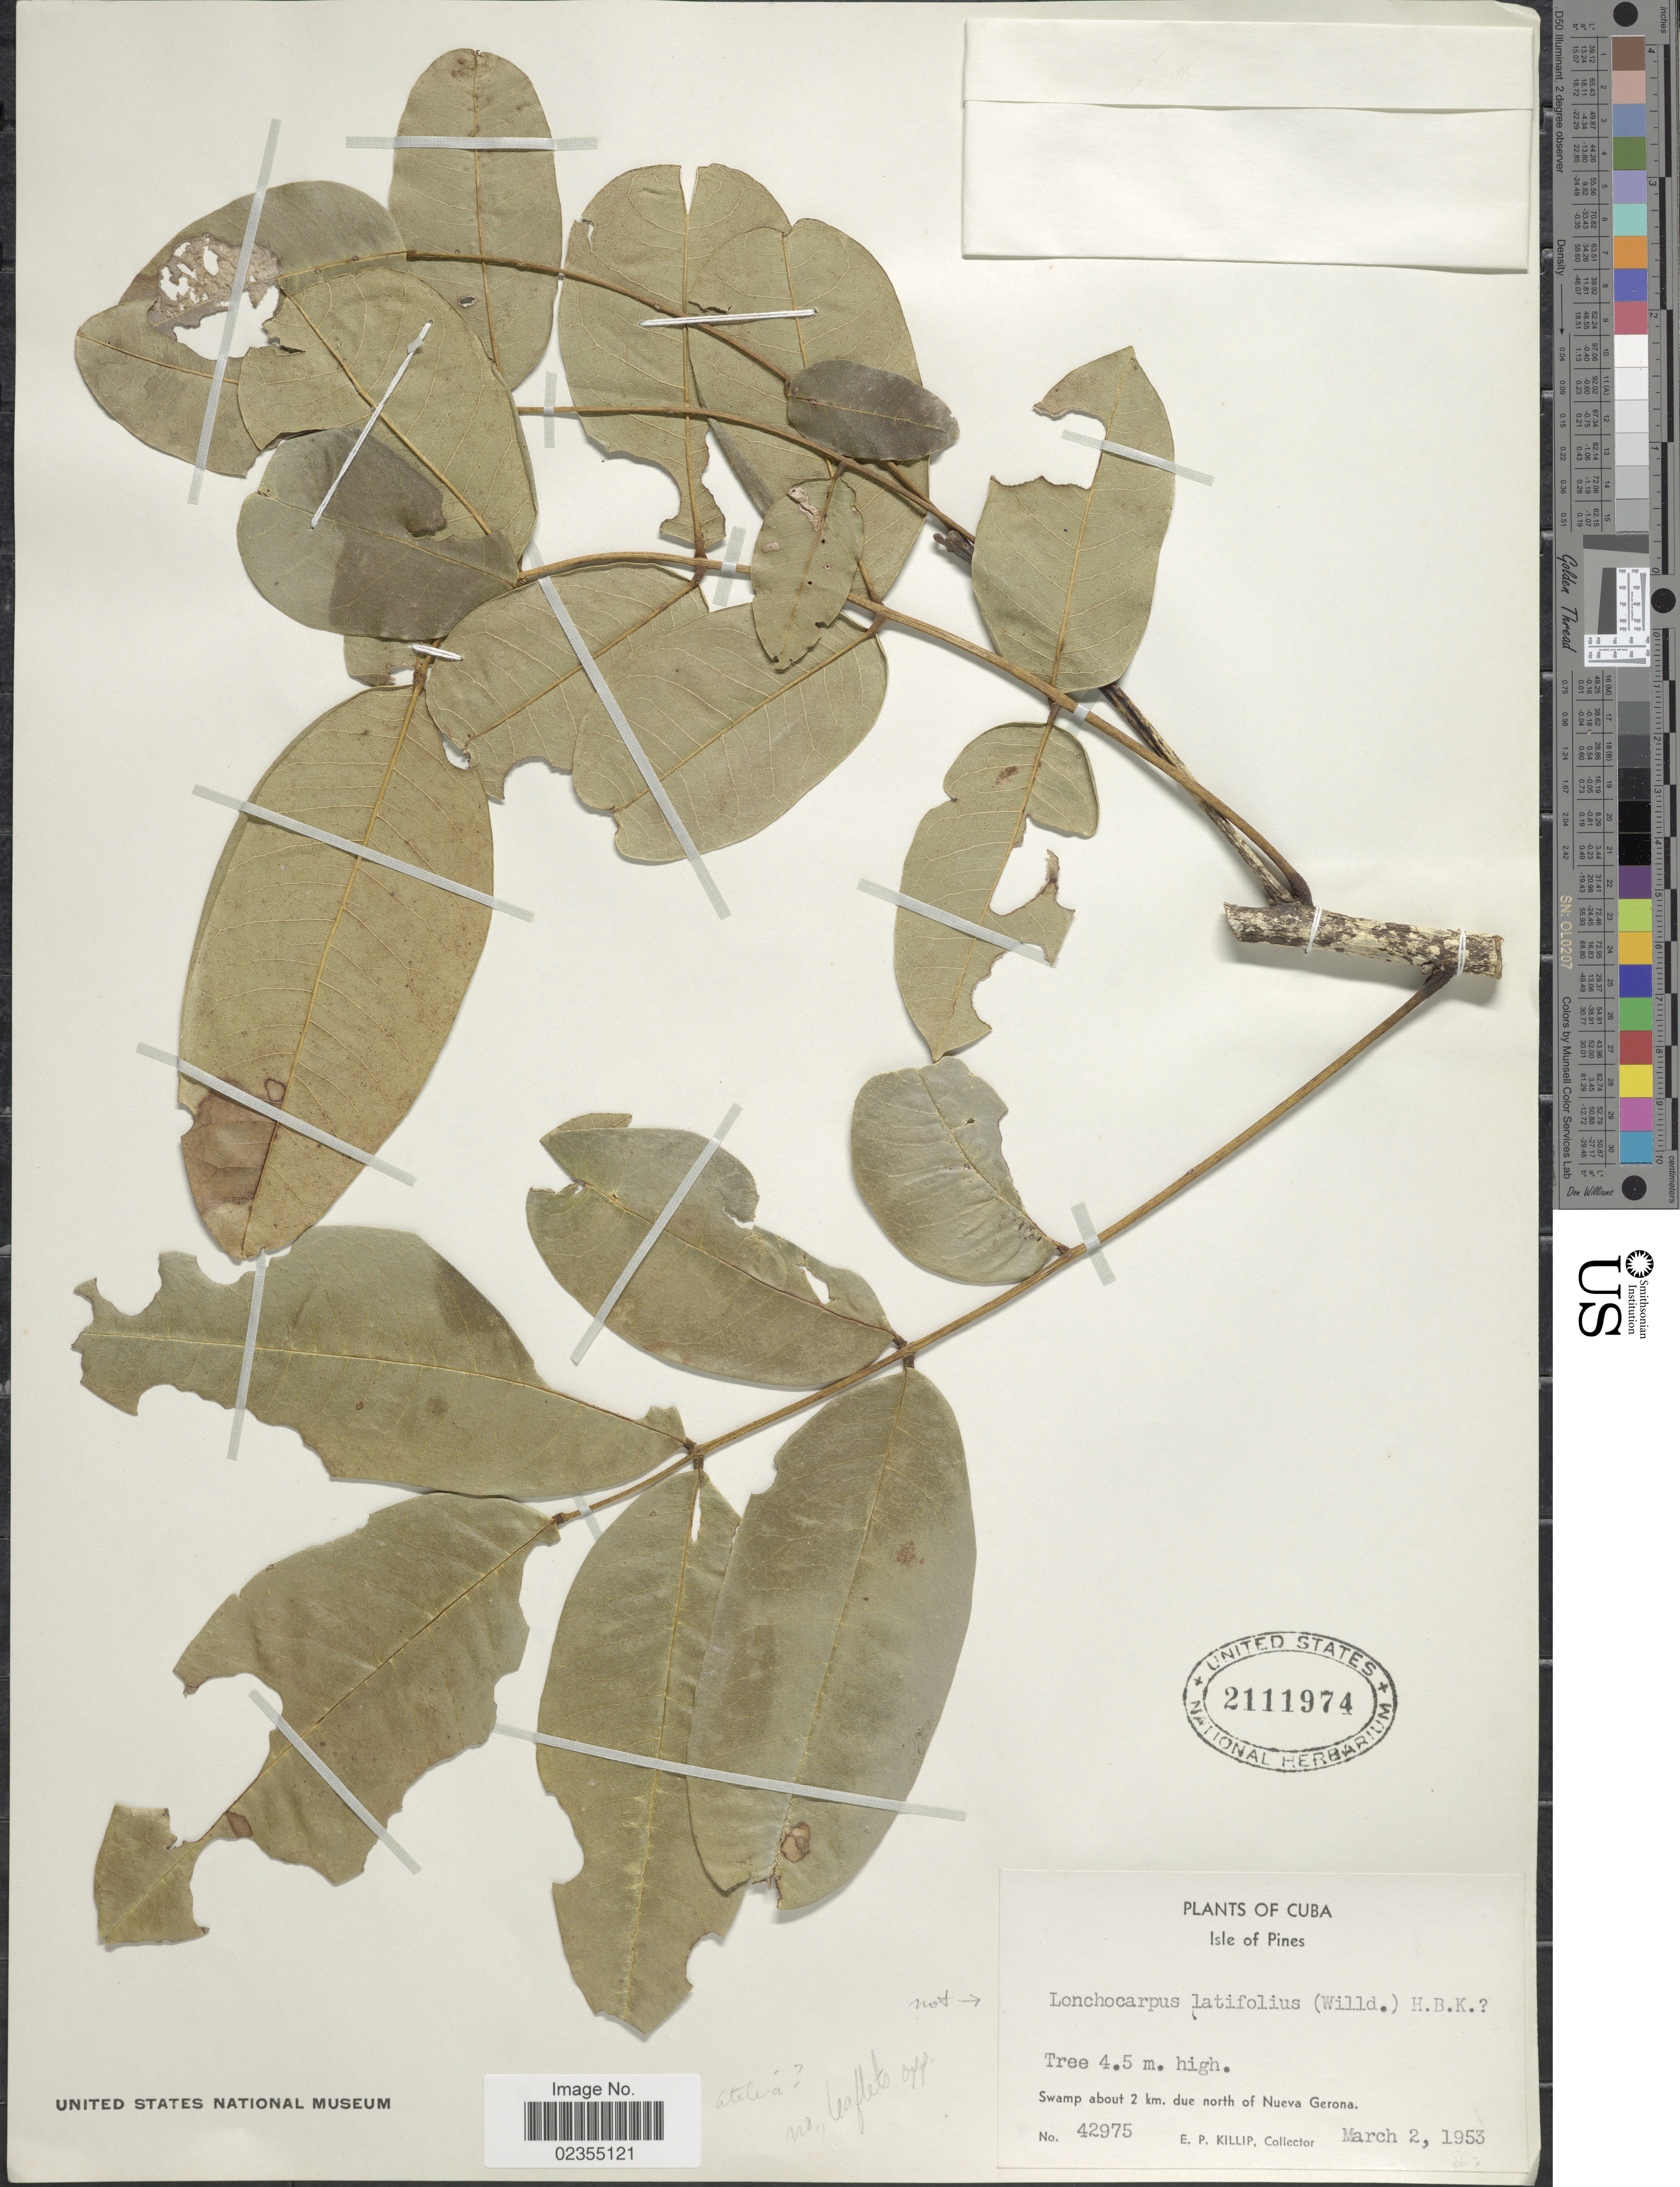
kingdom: Plantae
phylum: Tracheophyta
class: Magnoliopsida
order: Fabales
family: Fabaceae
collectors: E. P. Killip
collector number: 42975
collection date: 1953-03-02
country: Cuba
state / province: Isla de la Juventud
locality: Isle of Pines. about 2 km. due north of Nueva Gerona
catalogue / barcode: US 2111974